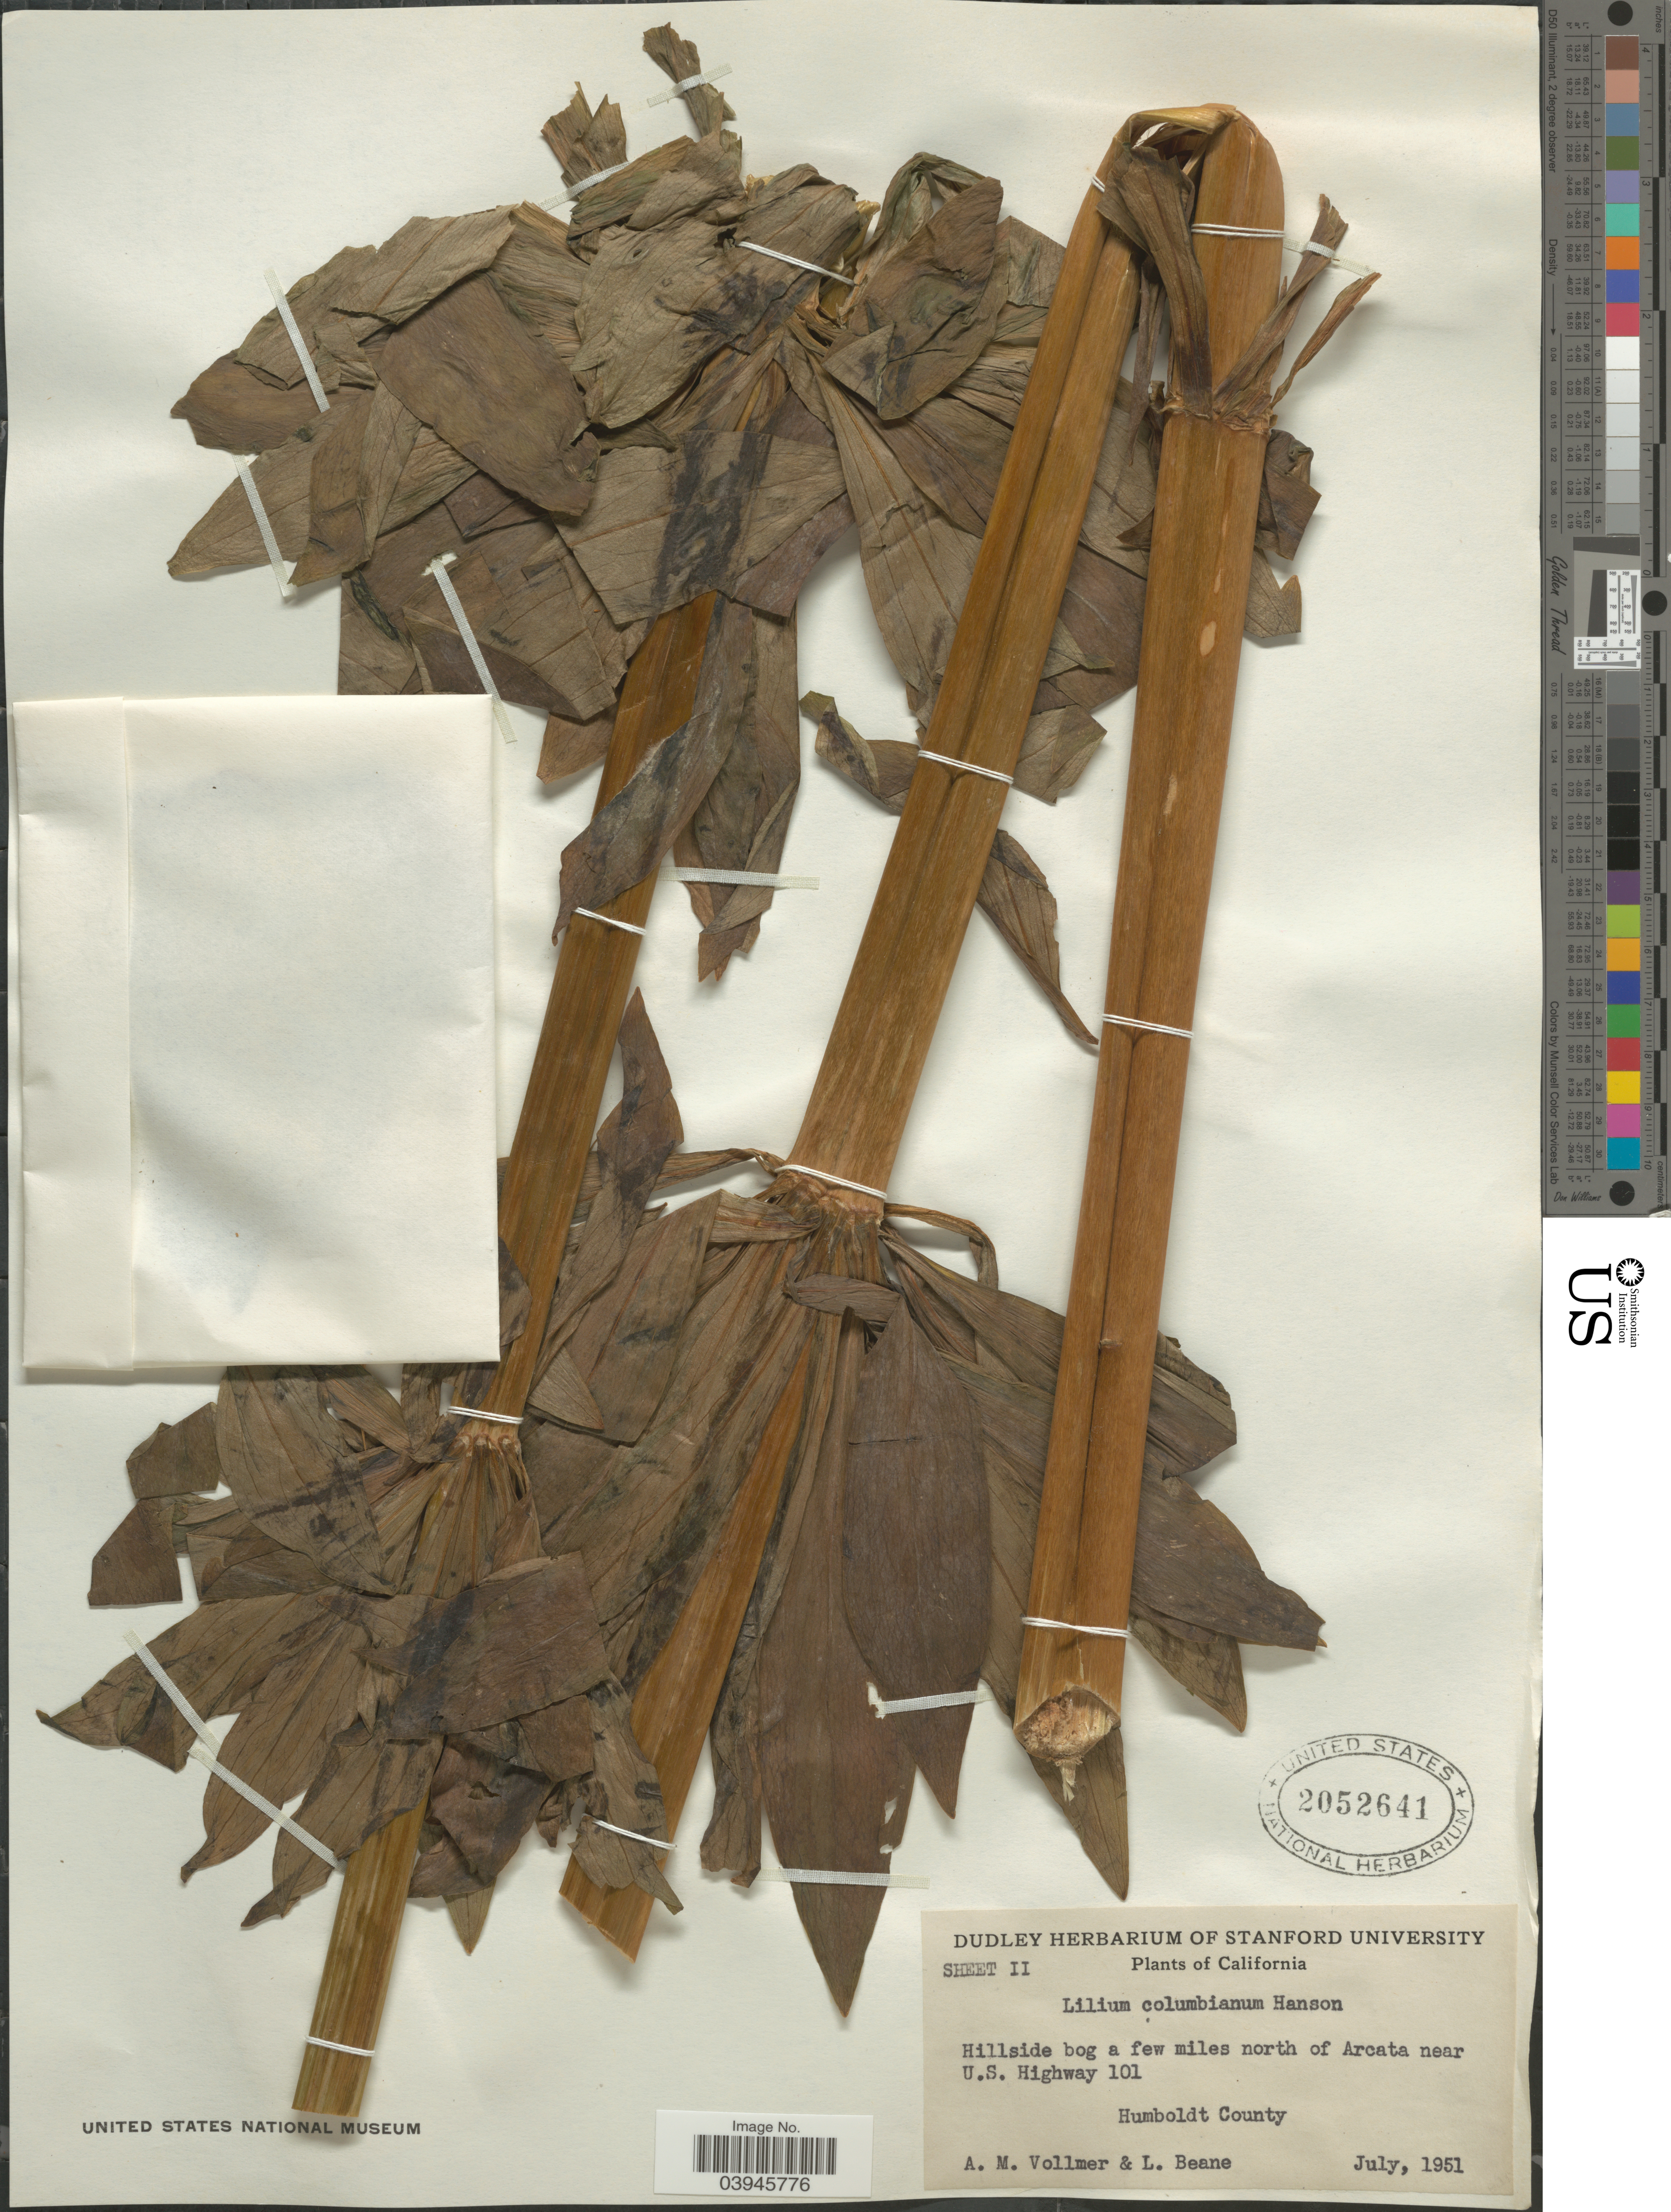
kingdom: Plantae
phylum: Tracheophyta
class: Liliopsida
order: Liliales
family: Liliaceae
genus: Lilium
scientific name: Lilium columbianum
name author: Leichtlin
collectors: A. Vollmer & L. Beane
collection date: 1951-07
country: United States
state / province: California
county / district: Humboldt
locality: Hillside bog a few miles north of Arcata near U.S. Highway 101. Humboldt County.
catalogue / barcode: US 2052641